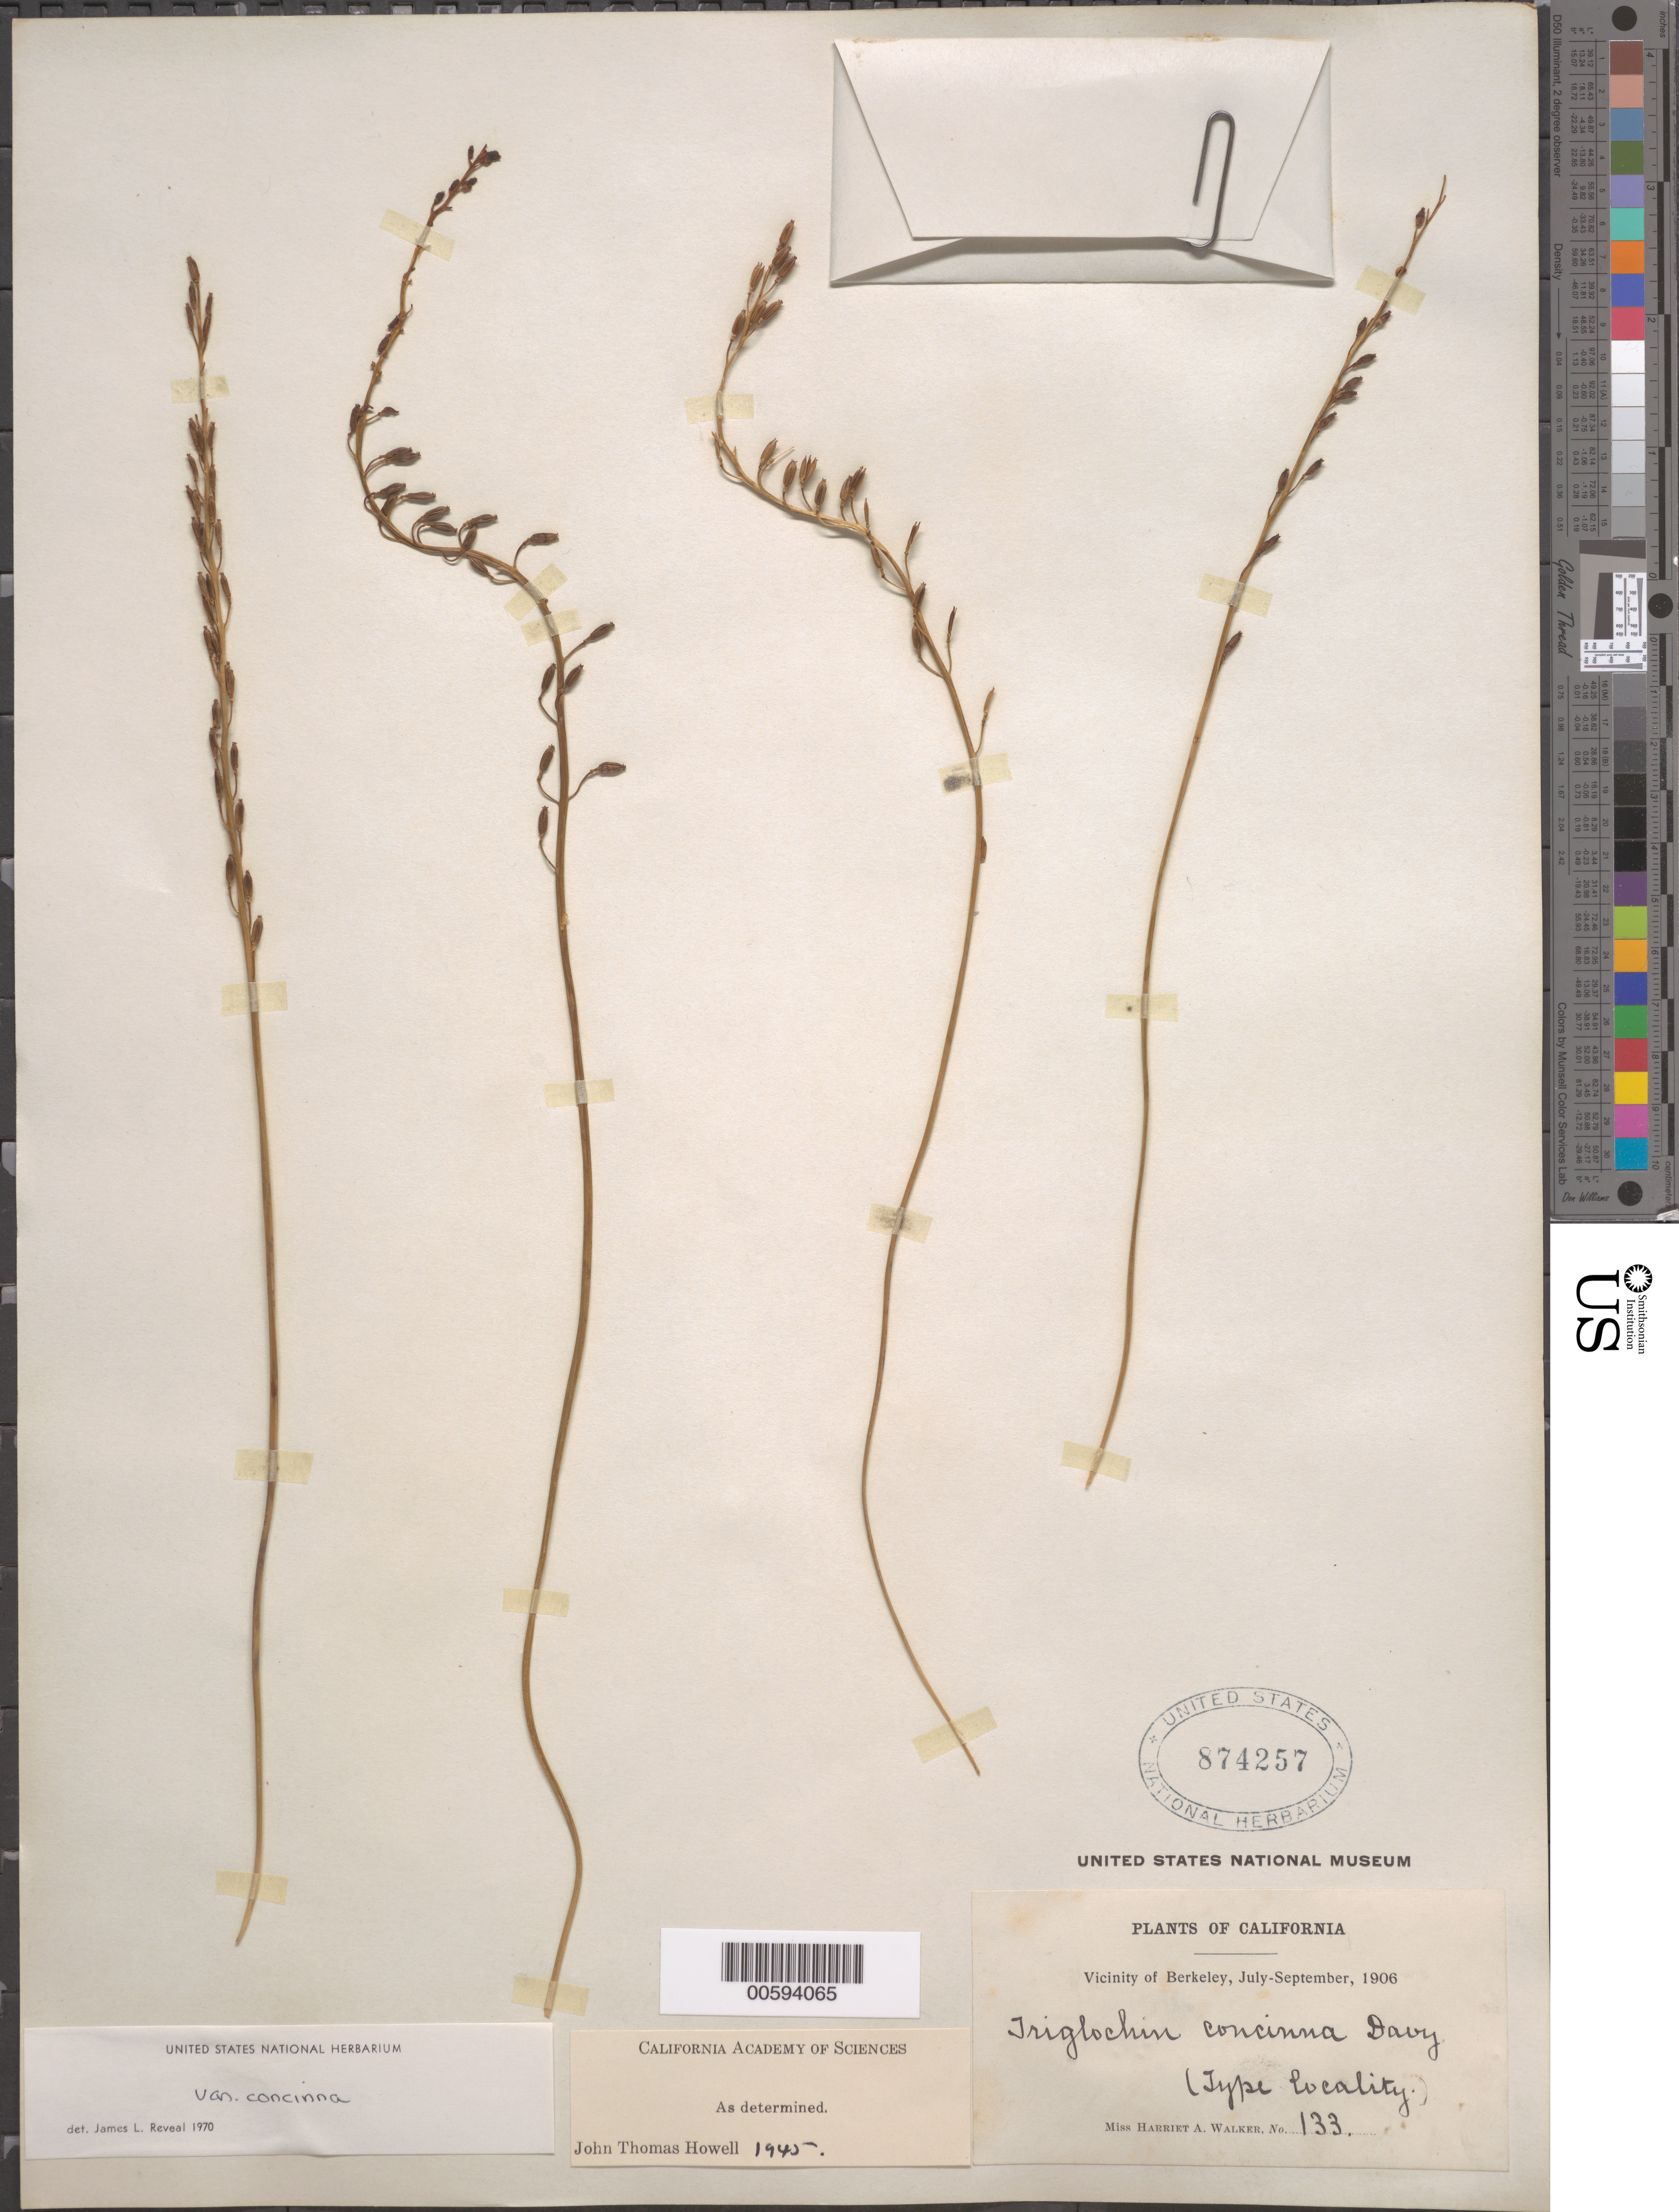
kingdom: Plantae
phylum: Tracheophyta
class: Liliopsida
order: Alismatales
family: Juncaginaceae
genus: Triglochin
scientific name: Triglochin concinna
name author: Davy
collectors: H. Walker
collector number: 133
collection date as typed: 1906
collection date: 1906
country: United States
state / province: California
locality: Type locality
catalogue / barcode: US 874257